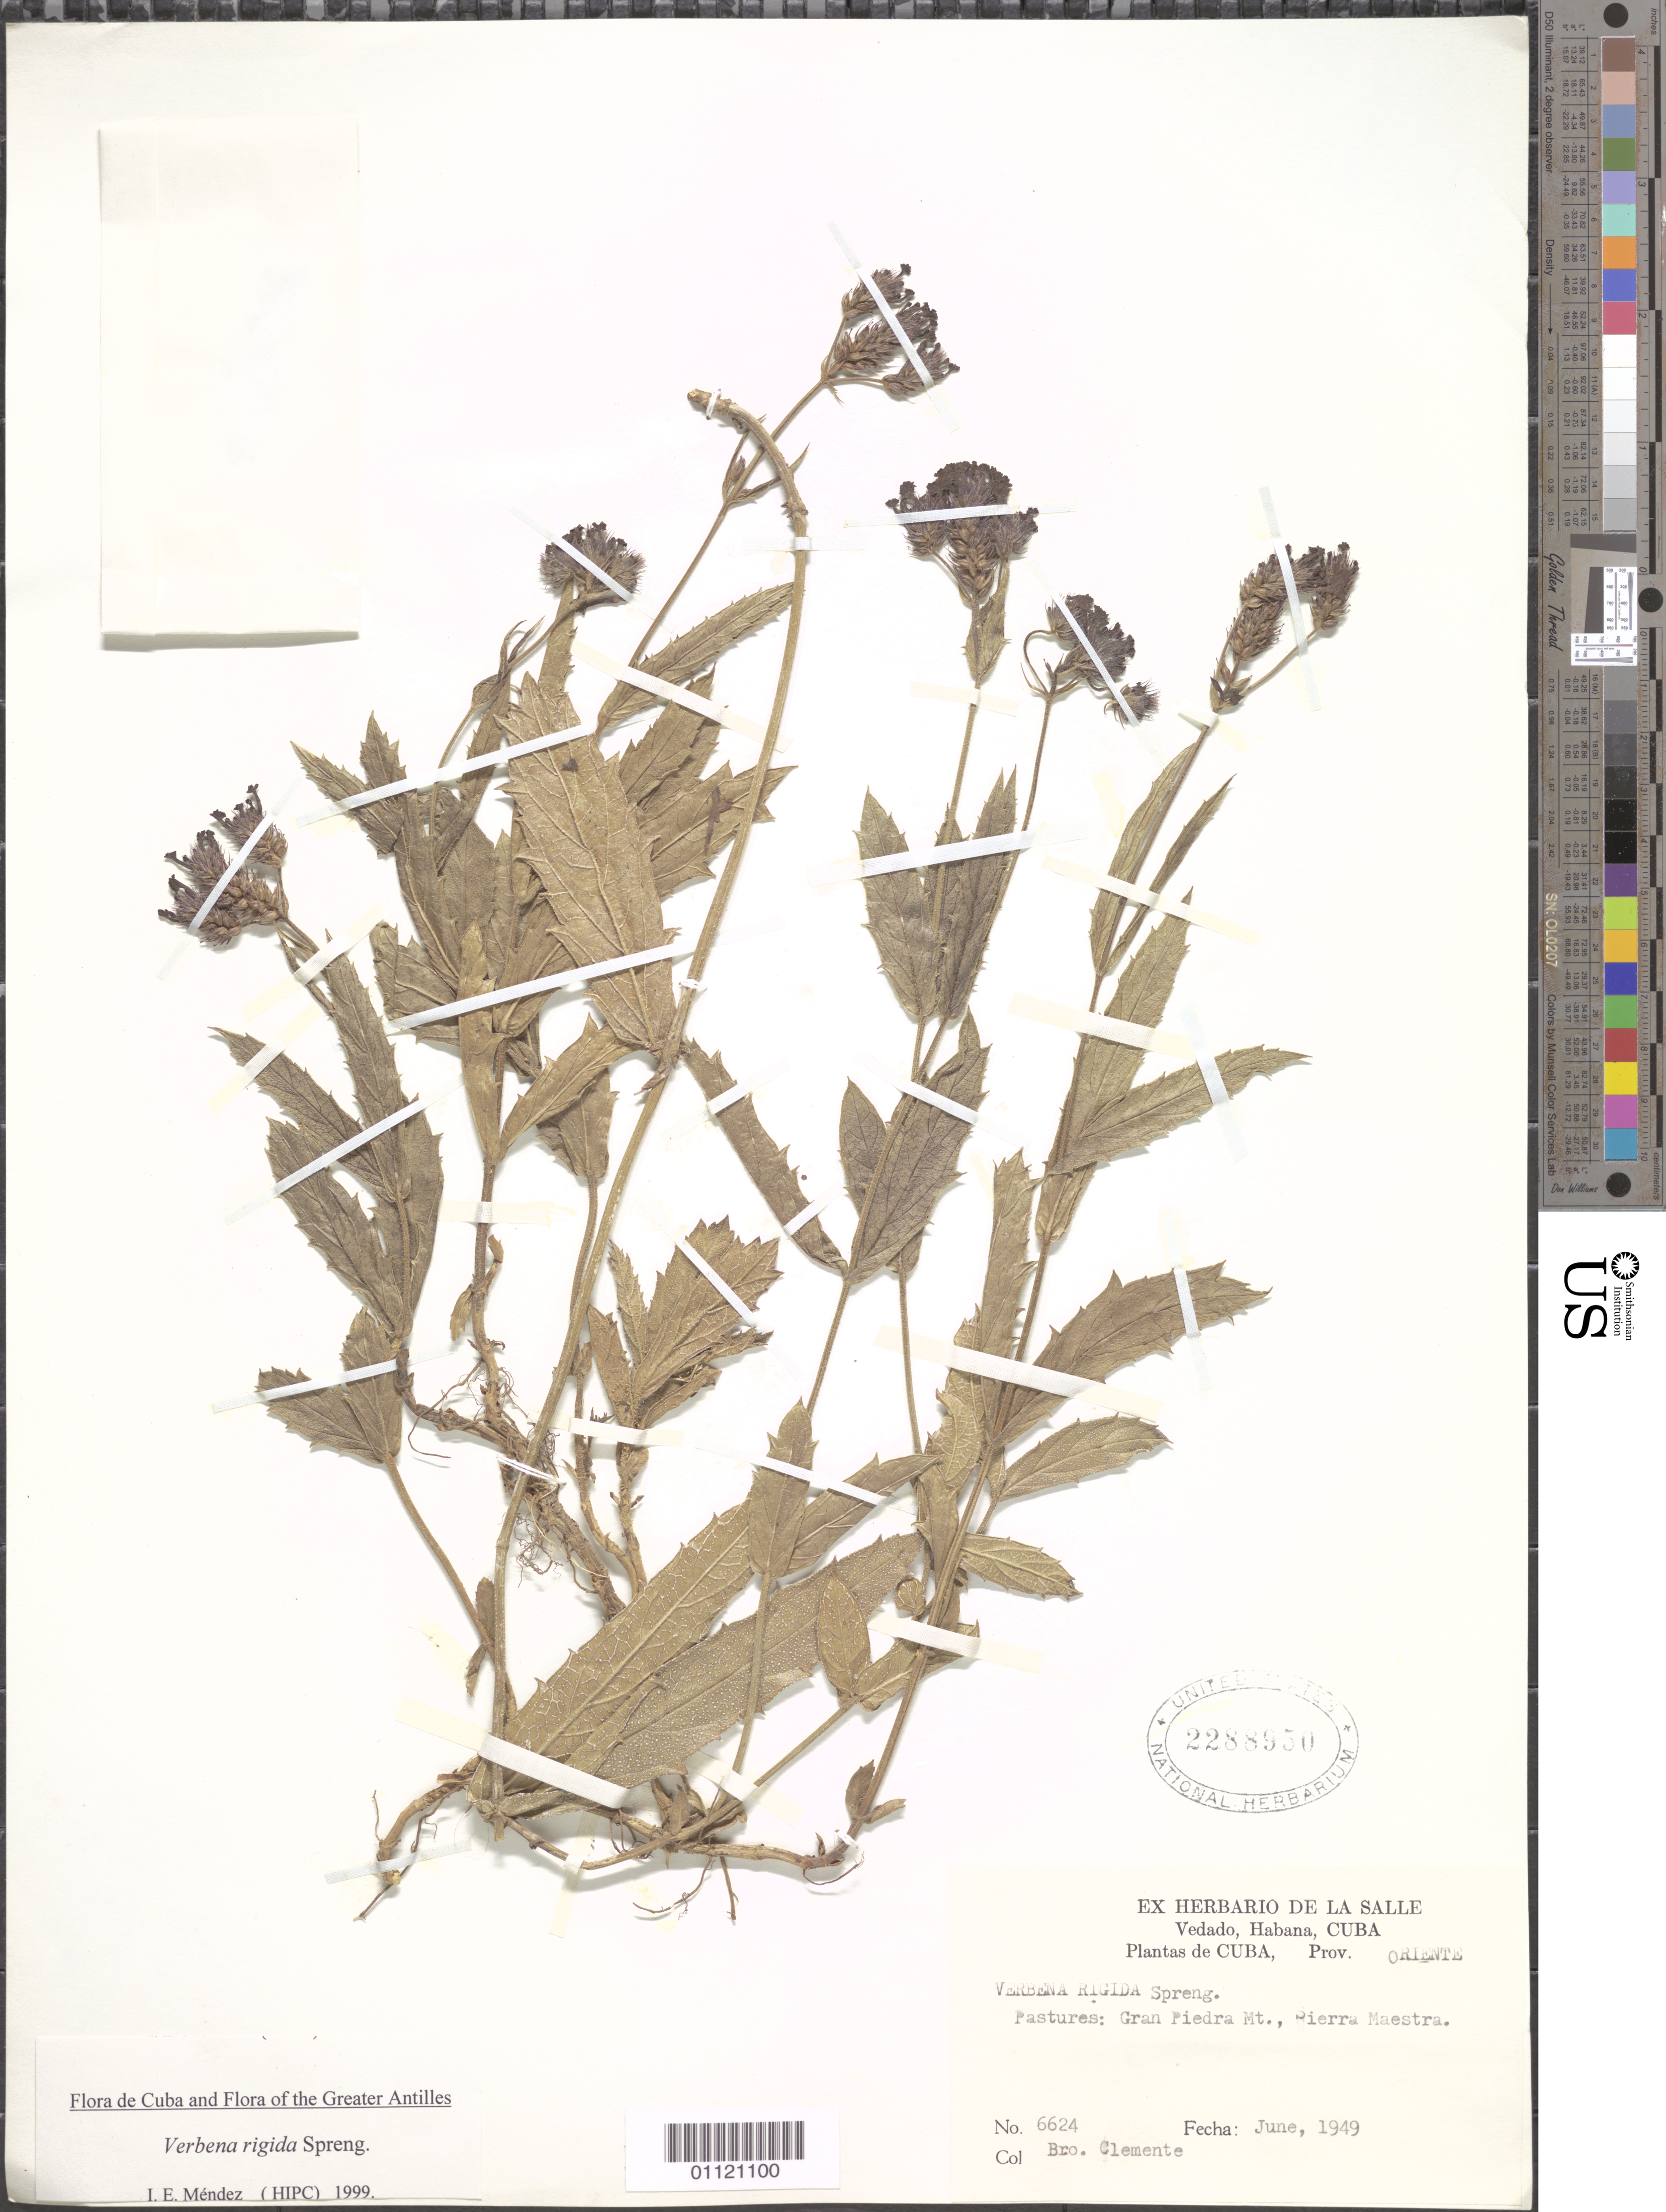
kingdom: Plantae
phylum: Tracheophyta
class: Magnoliopsida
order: Lamiales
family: Verbenaceae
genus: Verbena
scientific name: Verbena rigida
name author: Spreng.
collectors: B. Clement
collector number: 6624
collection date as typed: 01 Jun 1949 to 30 Jun 1949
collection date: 1949-06-01/1949-06-30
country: Cuba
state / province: Santiago de Cuba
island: Cuba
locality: Pastures: Gran Piedra Mt , Sierra Maestra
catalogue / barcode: US 2288950